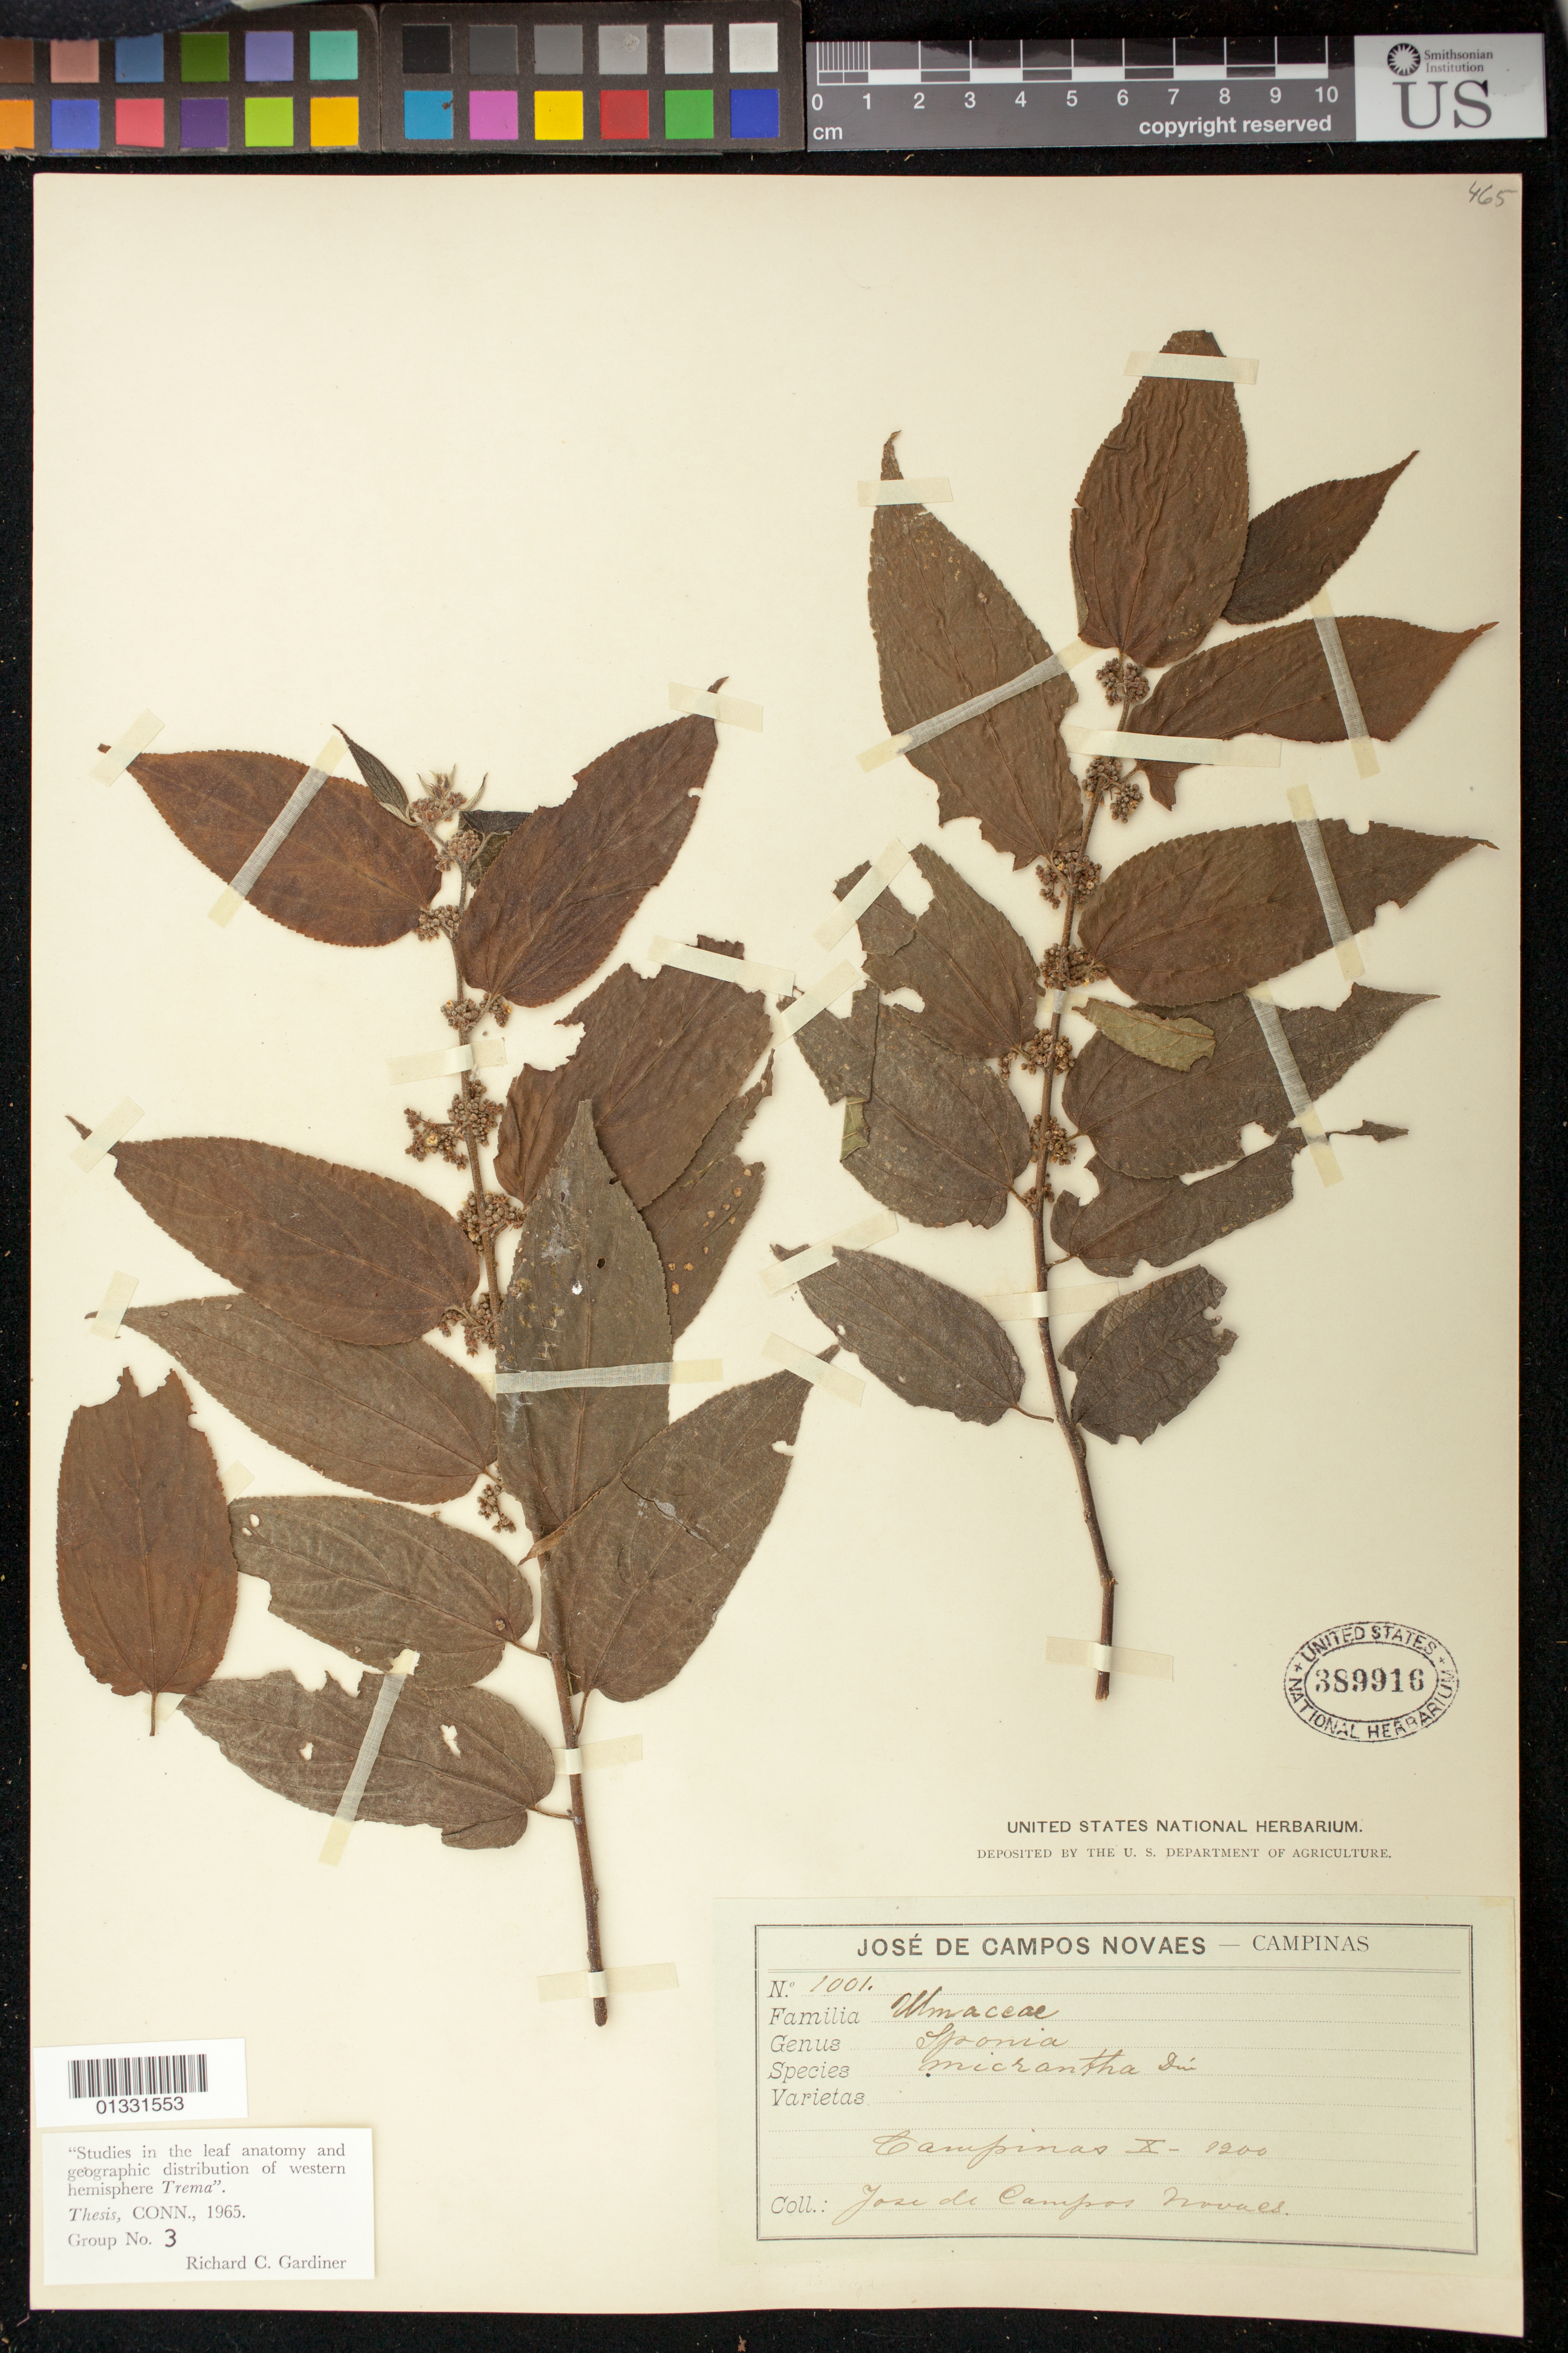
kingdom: Plantae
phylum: Tracheophyta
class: Magnoliopsida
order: Rosales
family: Cannabaceae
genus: Trema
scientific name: Trema micranthum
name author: (L.) Blume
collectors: J. Novães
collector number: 1001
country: Brazil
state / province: São Paulo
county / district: Campinas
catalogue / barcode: US 389916